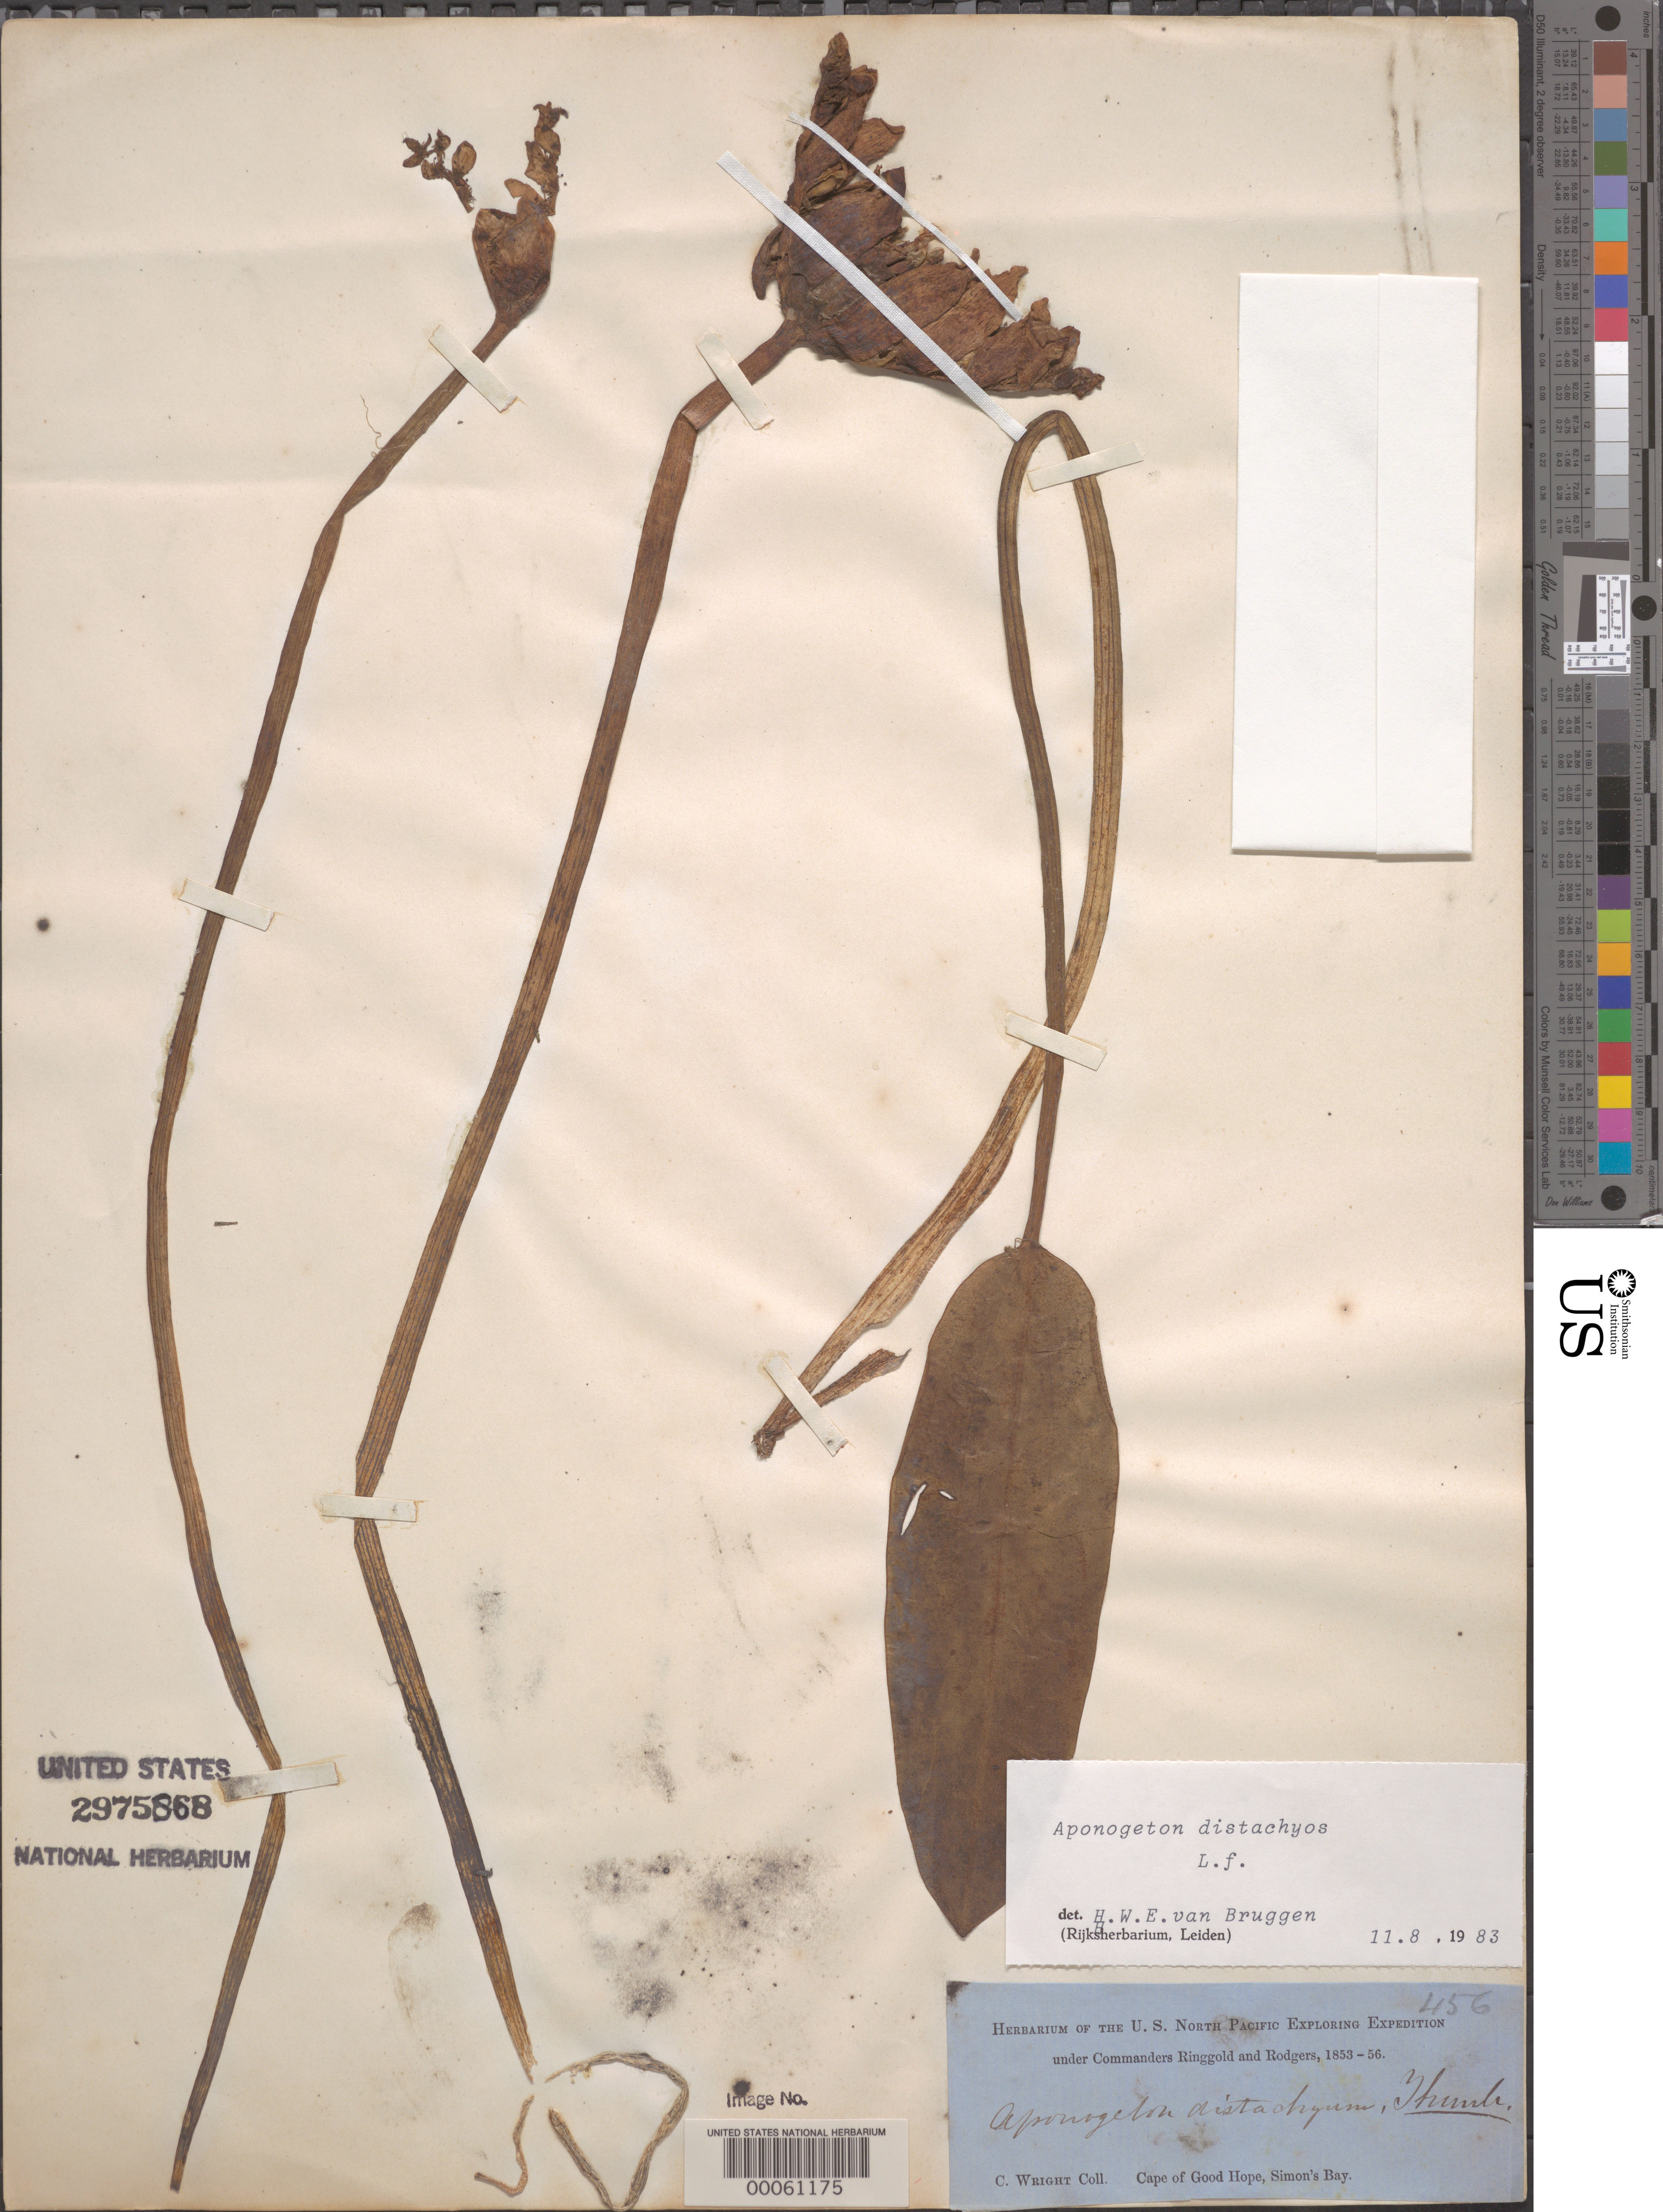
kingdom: Plantae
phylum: Tracheophyta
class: Liliopsida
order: Alismatales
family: Aponogetonaceae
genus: Aponogeton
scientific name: Aponogeton distachyos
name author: L. f.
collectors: C. Wright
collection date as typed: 1853 to -- -- 1856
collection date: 1853/1856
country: South Africa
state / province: Western Cape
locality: Cape of good hope, simon's bay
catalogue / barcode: US 2975868